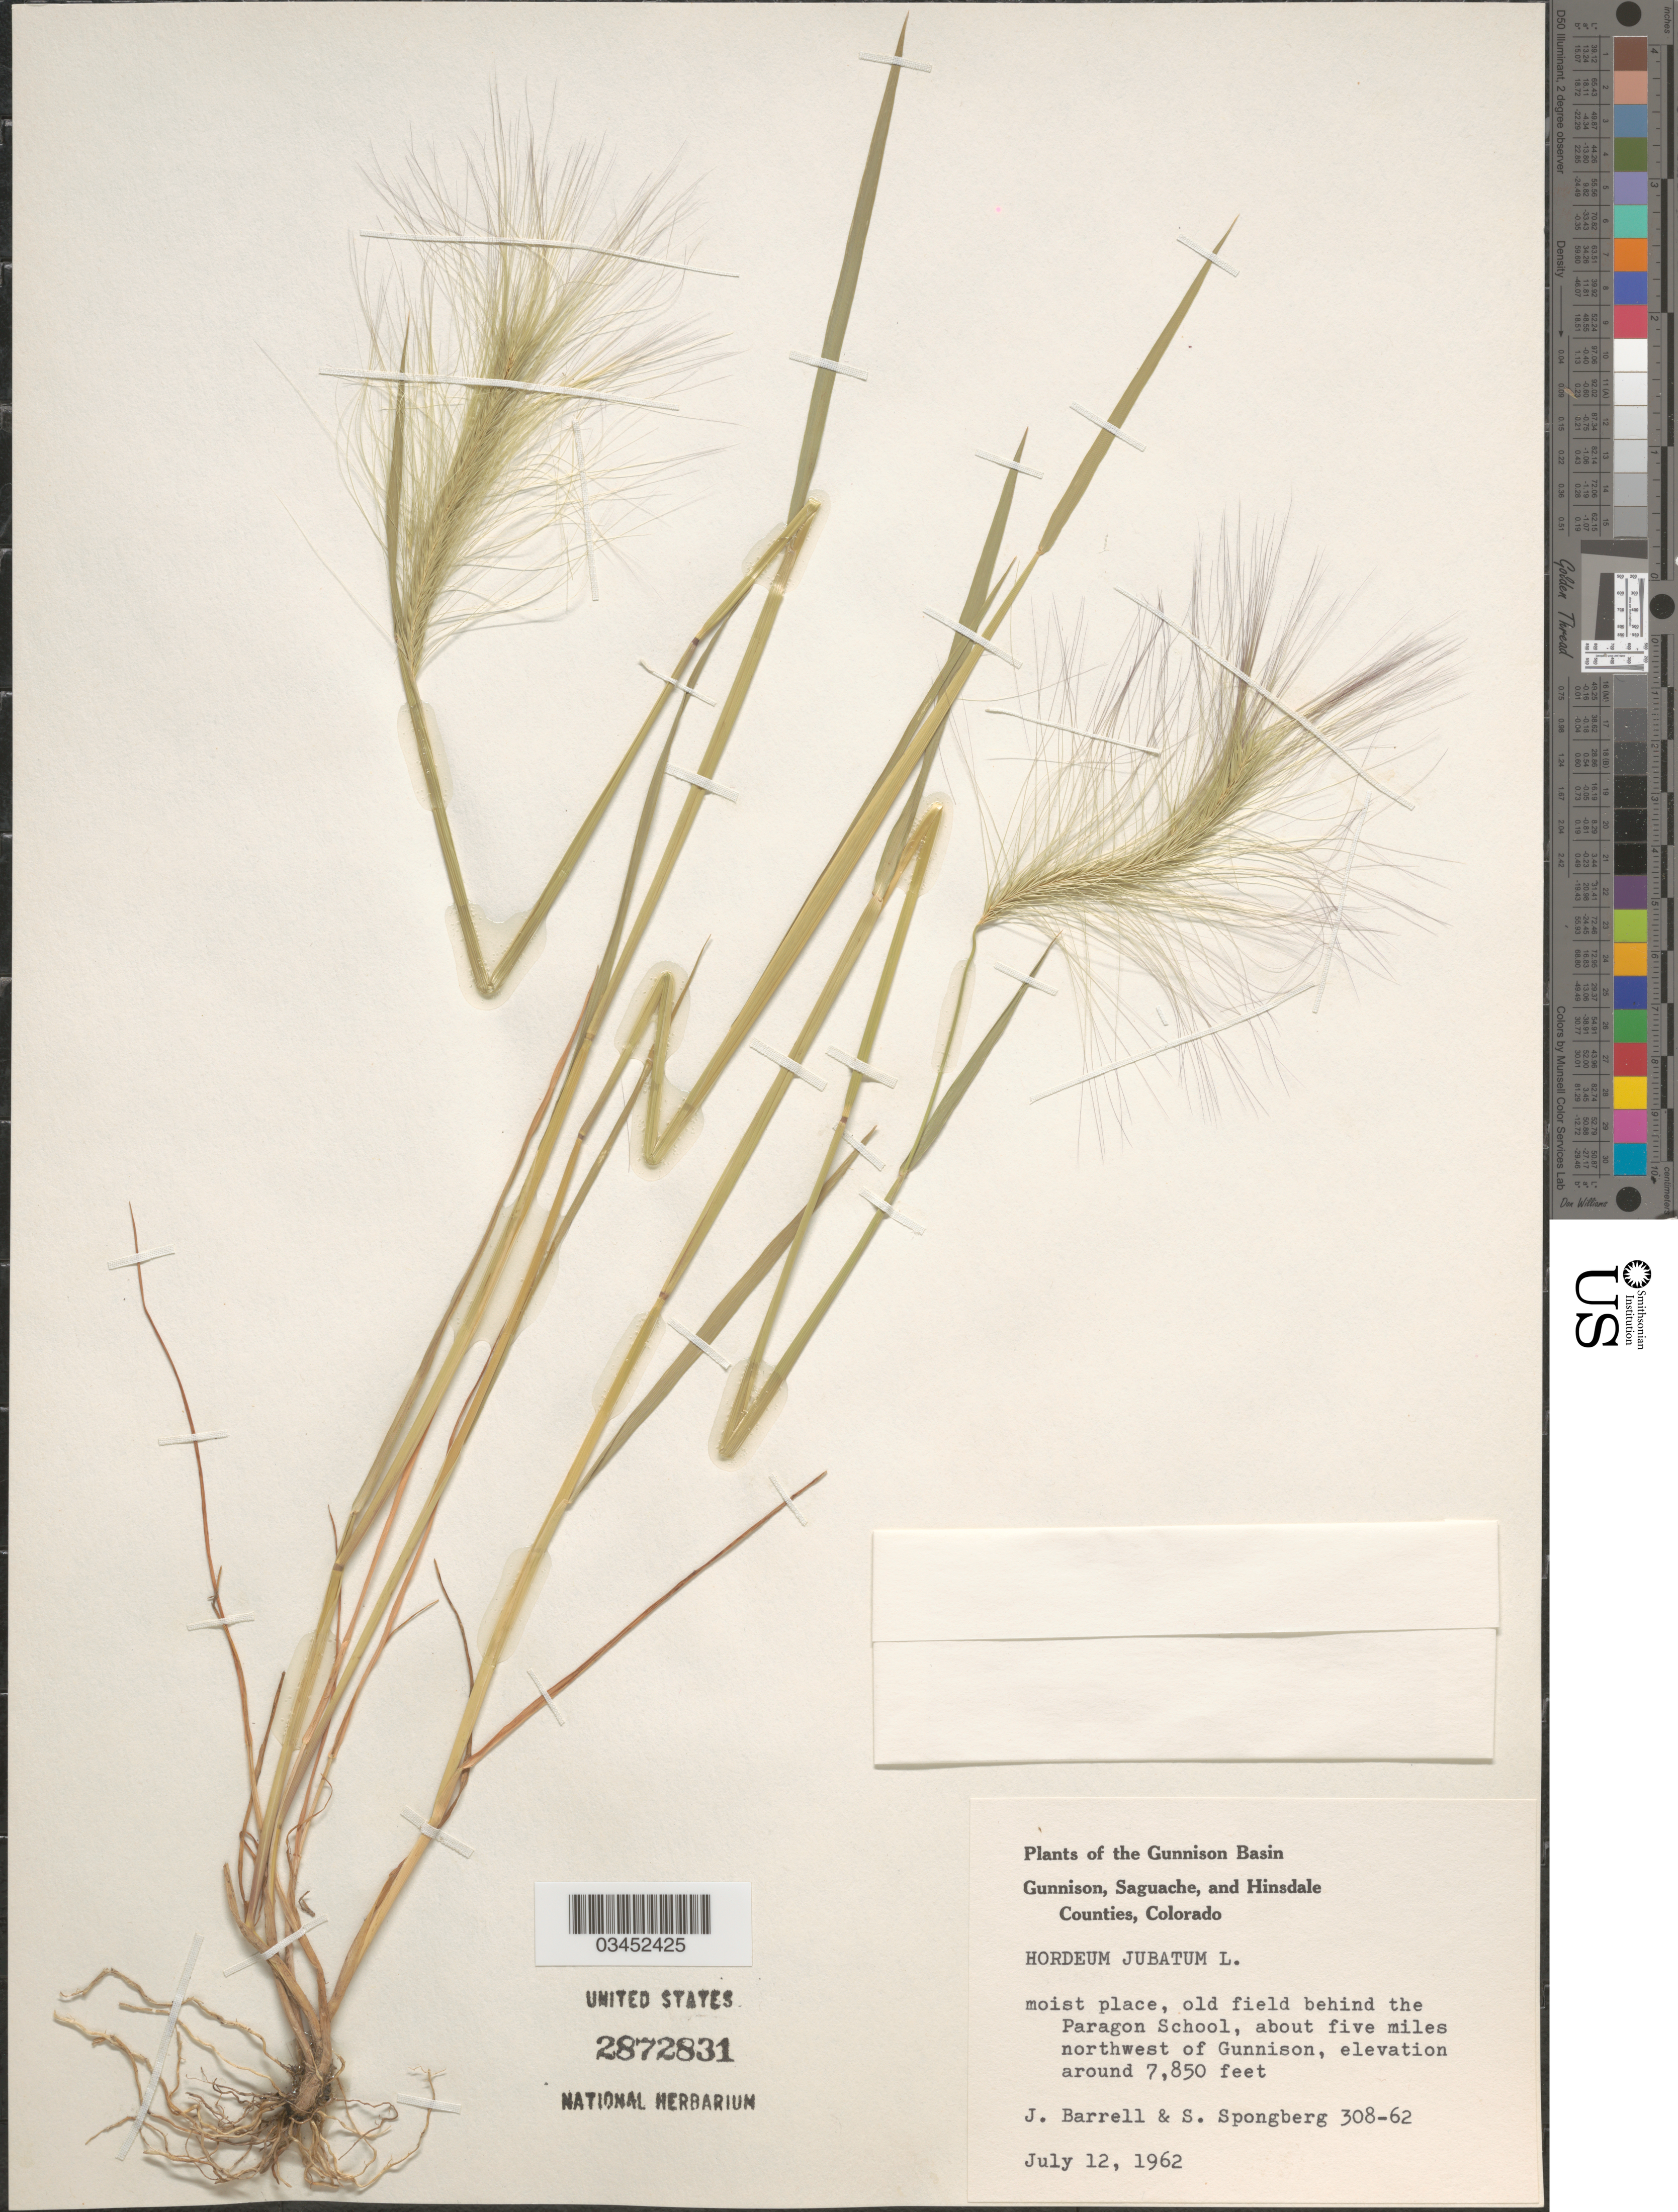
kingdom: Plantae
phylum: Tracheophyta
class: Liliopsida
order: Poales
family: Poaceae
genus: Hordeum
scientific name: Hordeum jubatum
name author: L.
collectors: J. Barrell & S. A.Spongberg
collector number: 308-62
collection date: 1962-07-12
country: United States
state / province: Colorado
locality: Gunnison Basin. Gunnison County. Old field behind the Paragon School, about five miles northwest of Gunnison.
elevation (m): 2393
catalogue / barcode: US 2872831